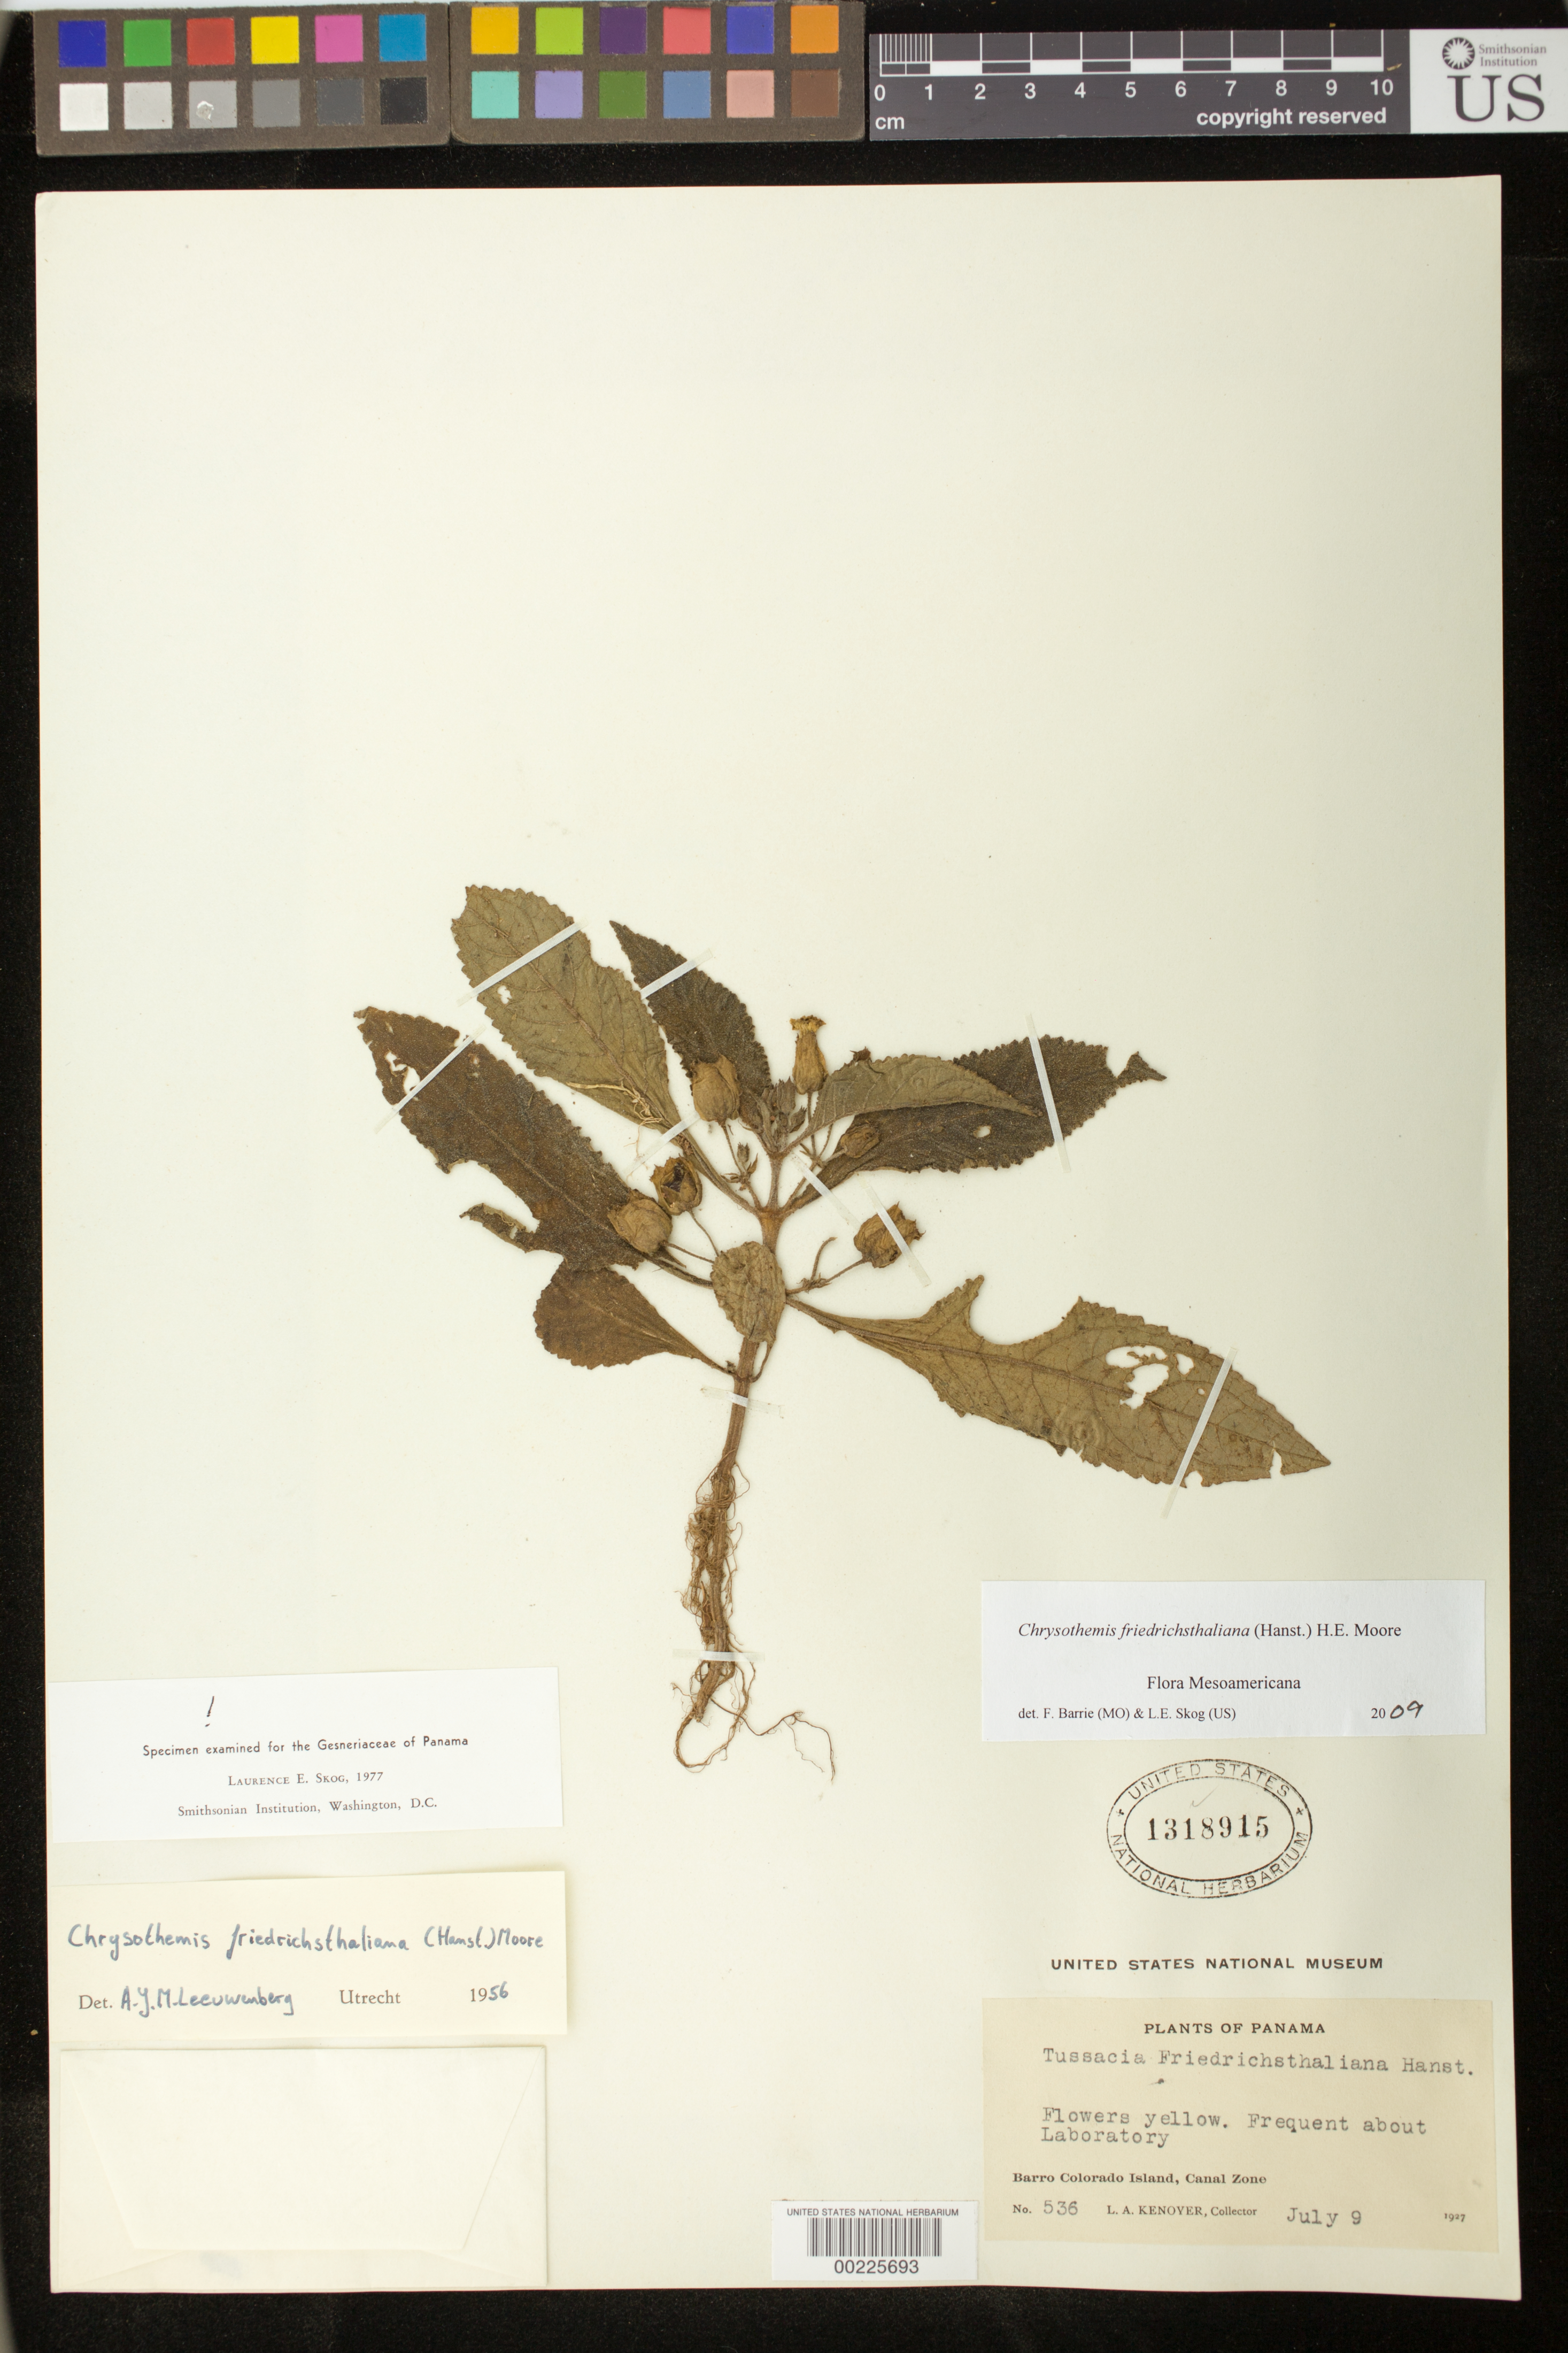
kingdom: Plantae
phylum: Tracheophyta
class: Magnoliopsida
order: Lamiales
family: Gesneriaceae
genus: Chrysothemis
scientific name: Chrysothemis friedrichsthaliana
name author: (Hanst.) H.E. Moore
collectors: L. A. Kenoyer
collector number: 536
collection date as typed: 09 Jul 1927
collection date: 1927-07-09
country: Panama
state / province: Panamá Oeste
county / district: Canal Zone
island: Barro Colorado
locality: Barro Colorado Island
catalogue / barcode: US 1318915